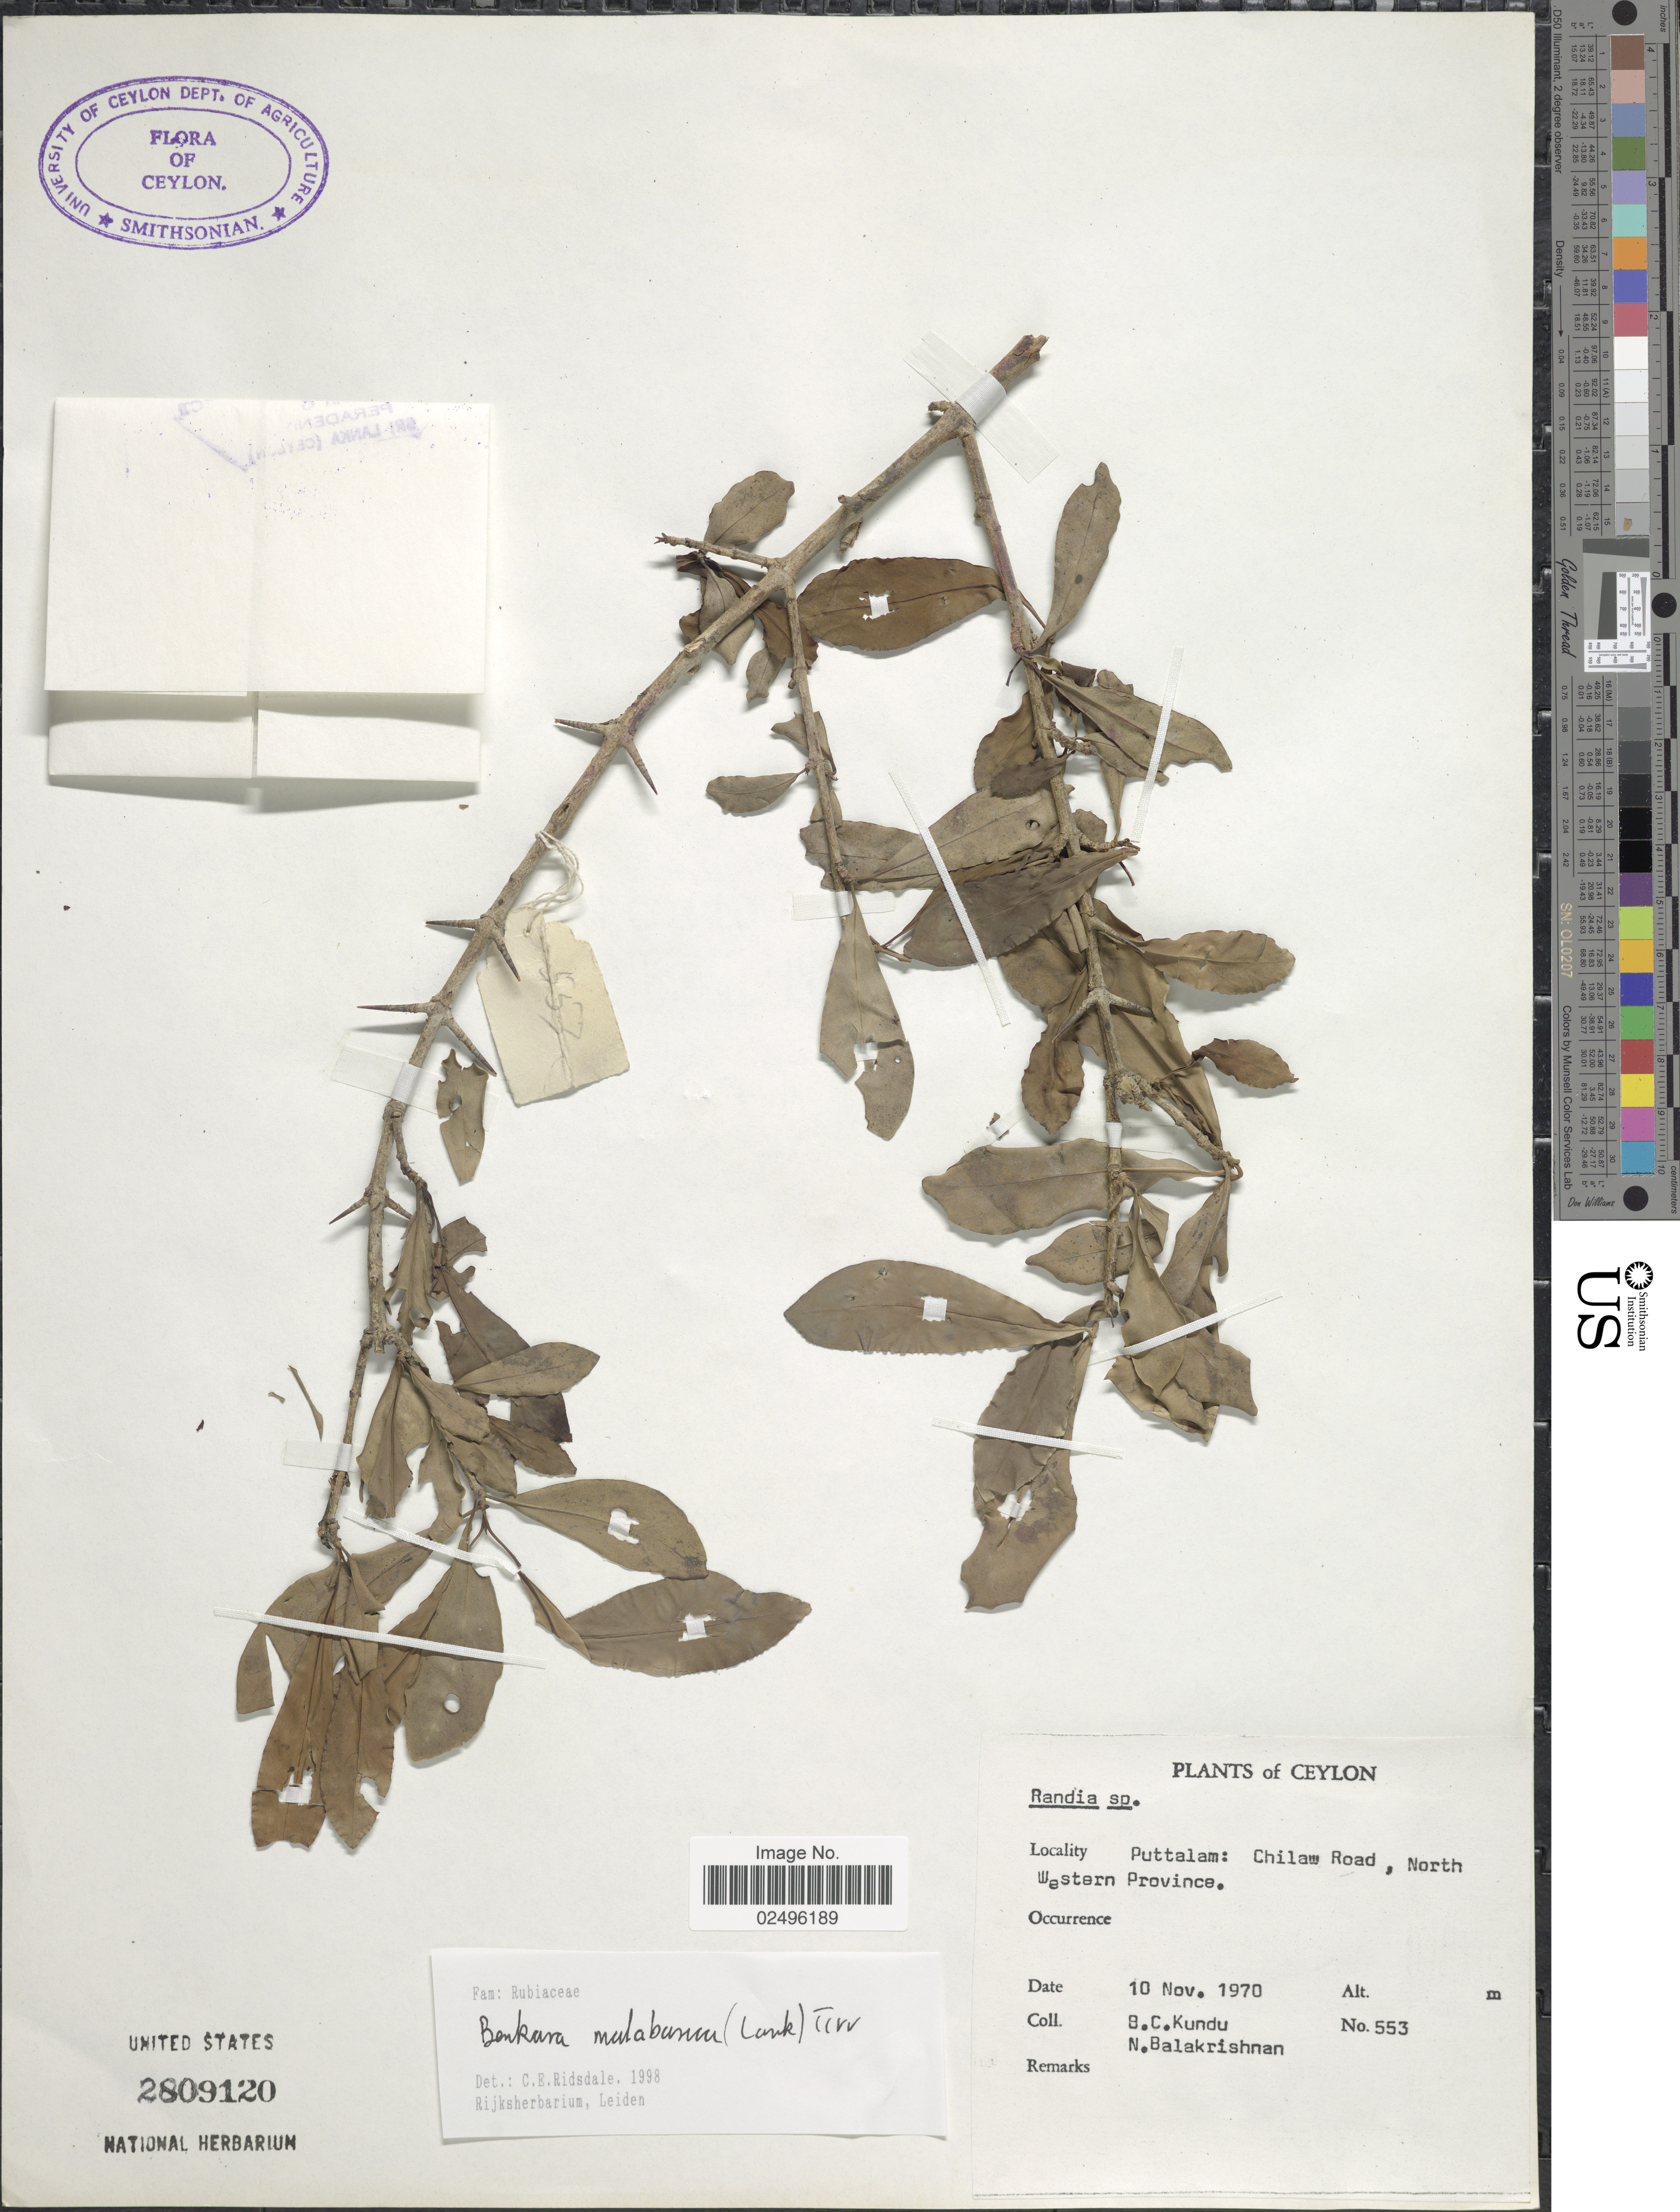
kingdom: Plantae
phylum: Tracheophyta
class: Magnoliopsida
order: Gentianales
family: Rubiaceae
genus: Benkara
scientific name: Benkara malabarica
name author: (Lam.) Tirveng.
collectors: B. C. Kundu & N. Balakrishnan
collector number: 553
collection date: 1970-11-10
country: Sri Lanka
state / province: North Western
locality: Ceylon. Puttalam: Chilaw Road, North Western Province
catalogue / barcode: US 2809120